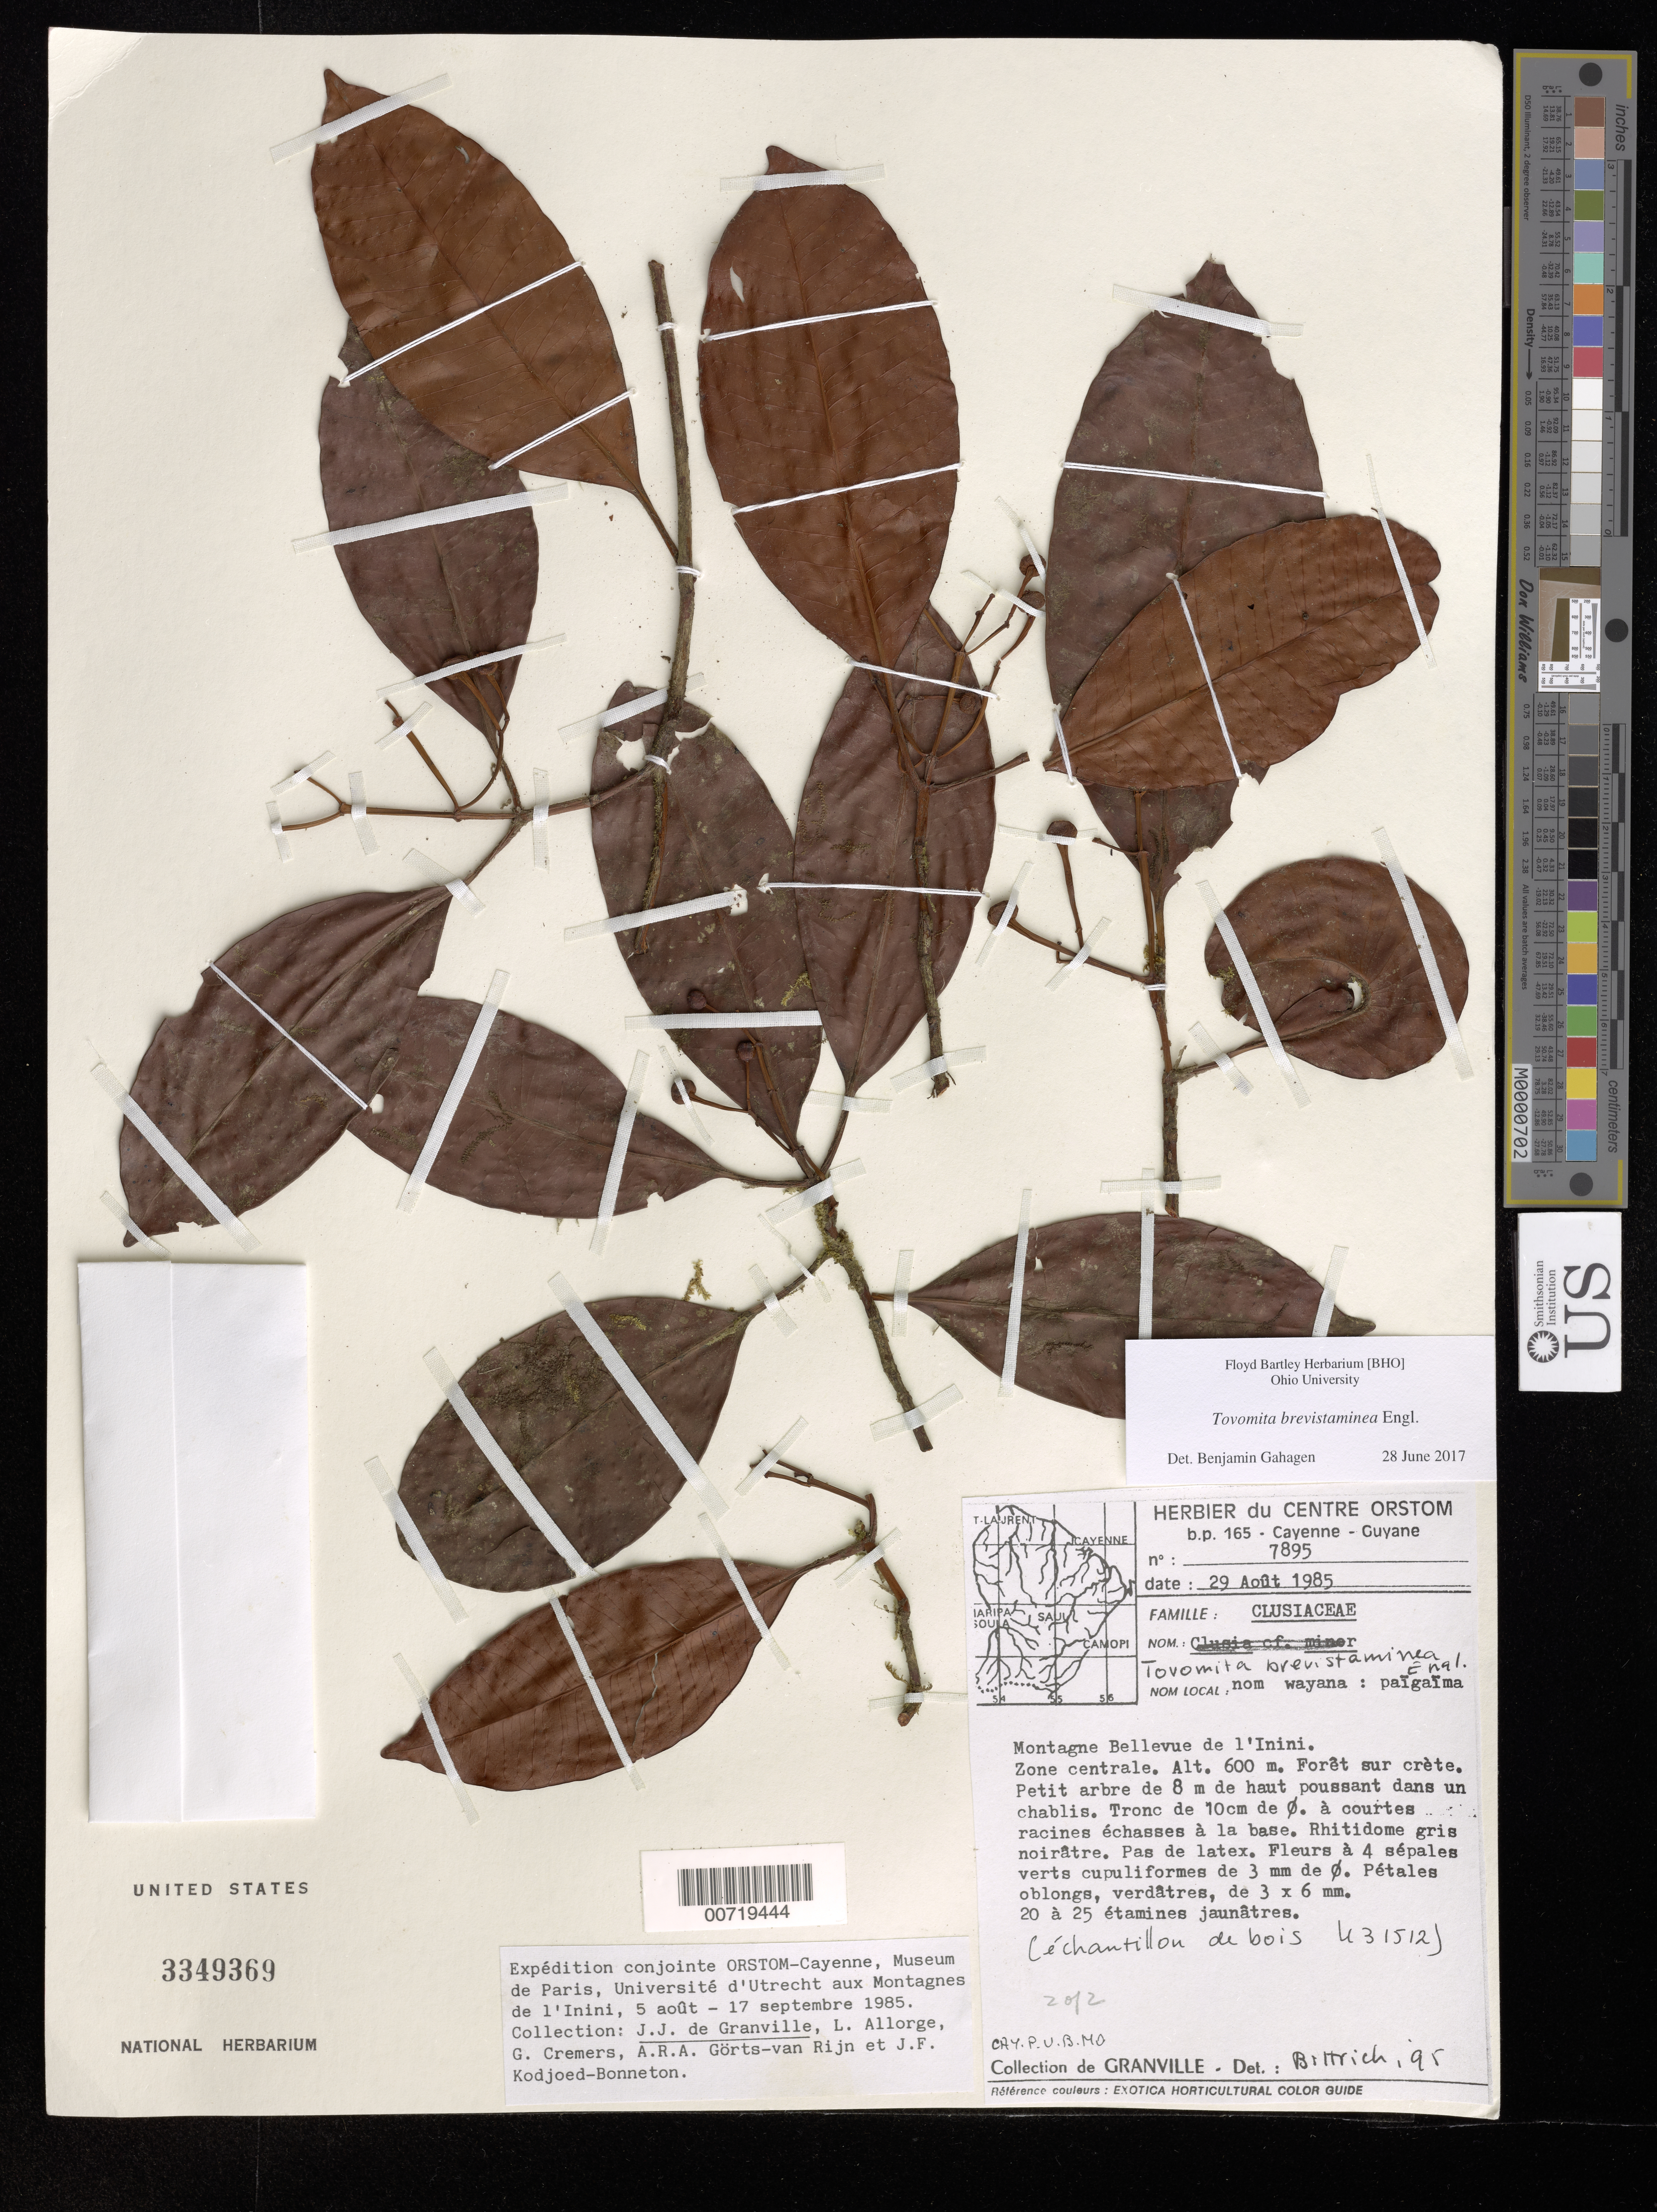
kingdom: Plantae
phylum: Tracheophyta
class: Magnoliopsida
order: Malpighiales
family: Clusiaceae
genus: Tovomita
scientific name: Tovomita brevistaminea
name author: Engl.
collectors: J.-J. de Granville, L. Allorge, G. Cremers, A. .R. A. Görts-van Rijn & J. Kodjoed-Bonneton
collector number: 7895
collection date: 1985-08-29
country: French Guiana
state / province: Cayenne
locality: Conjointe Orstom-Cayenne, Museum de Paris, Université d'Utrecht aux Montagnes de l'Inini. Montagne Bellevue de l'Inini. Zone centrale.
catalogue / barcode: US 3349369